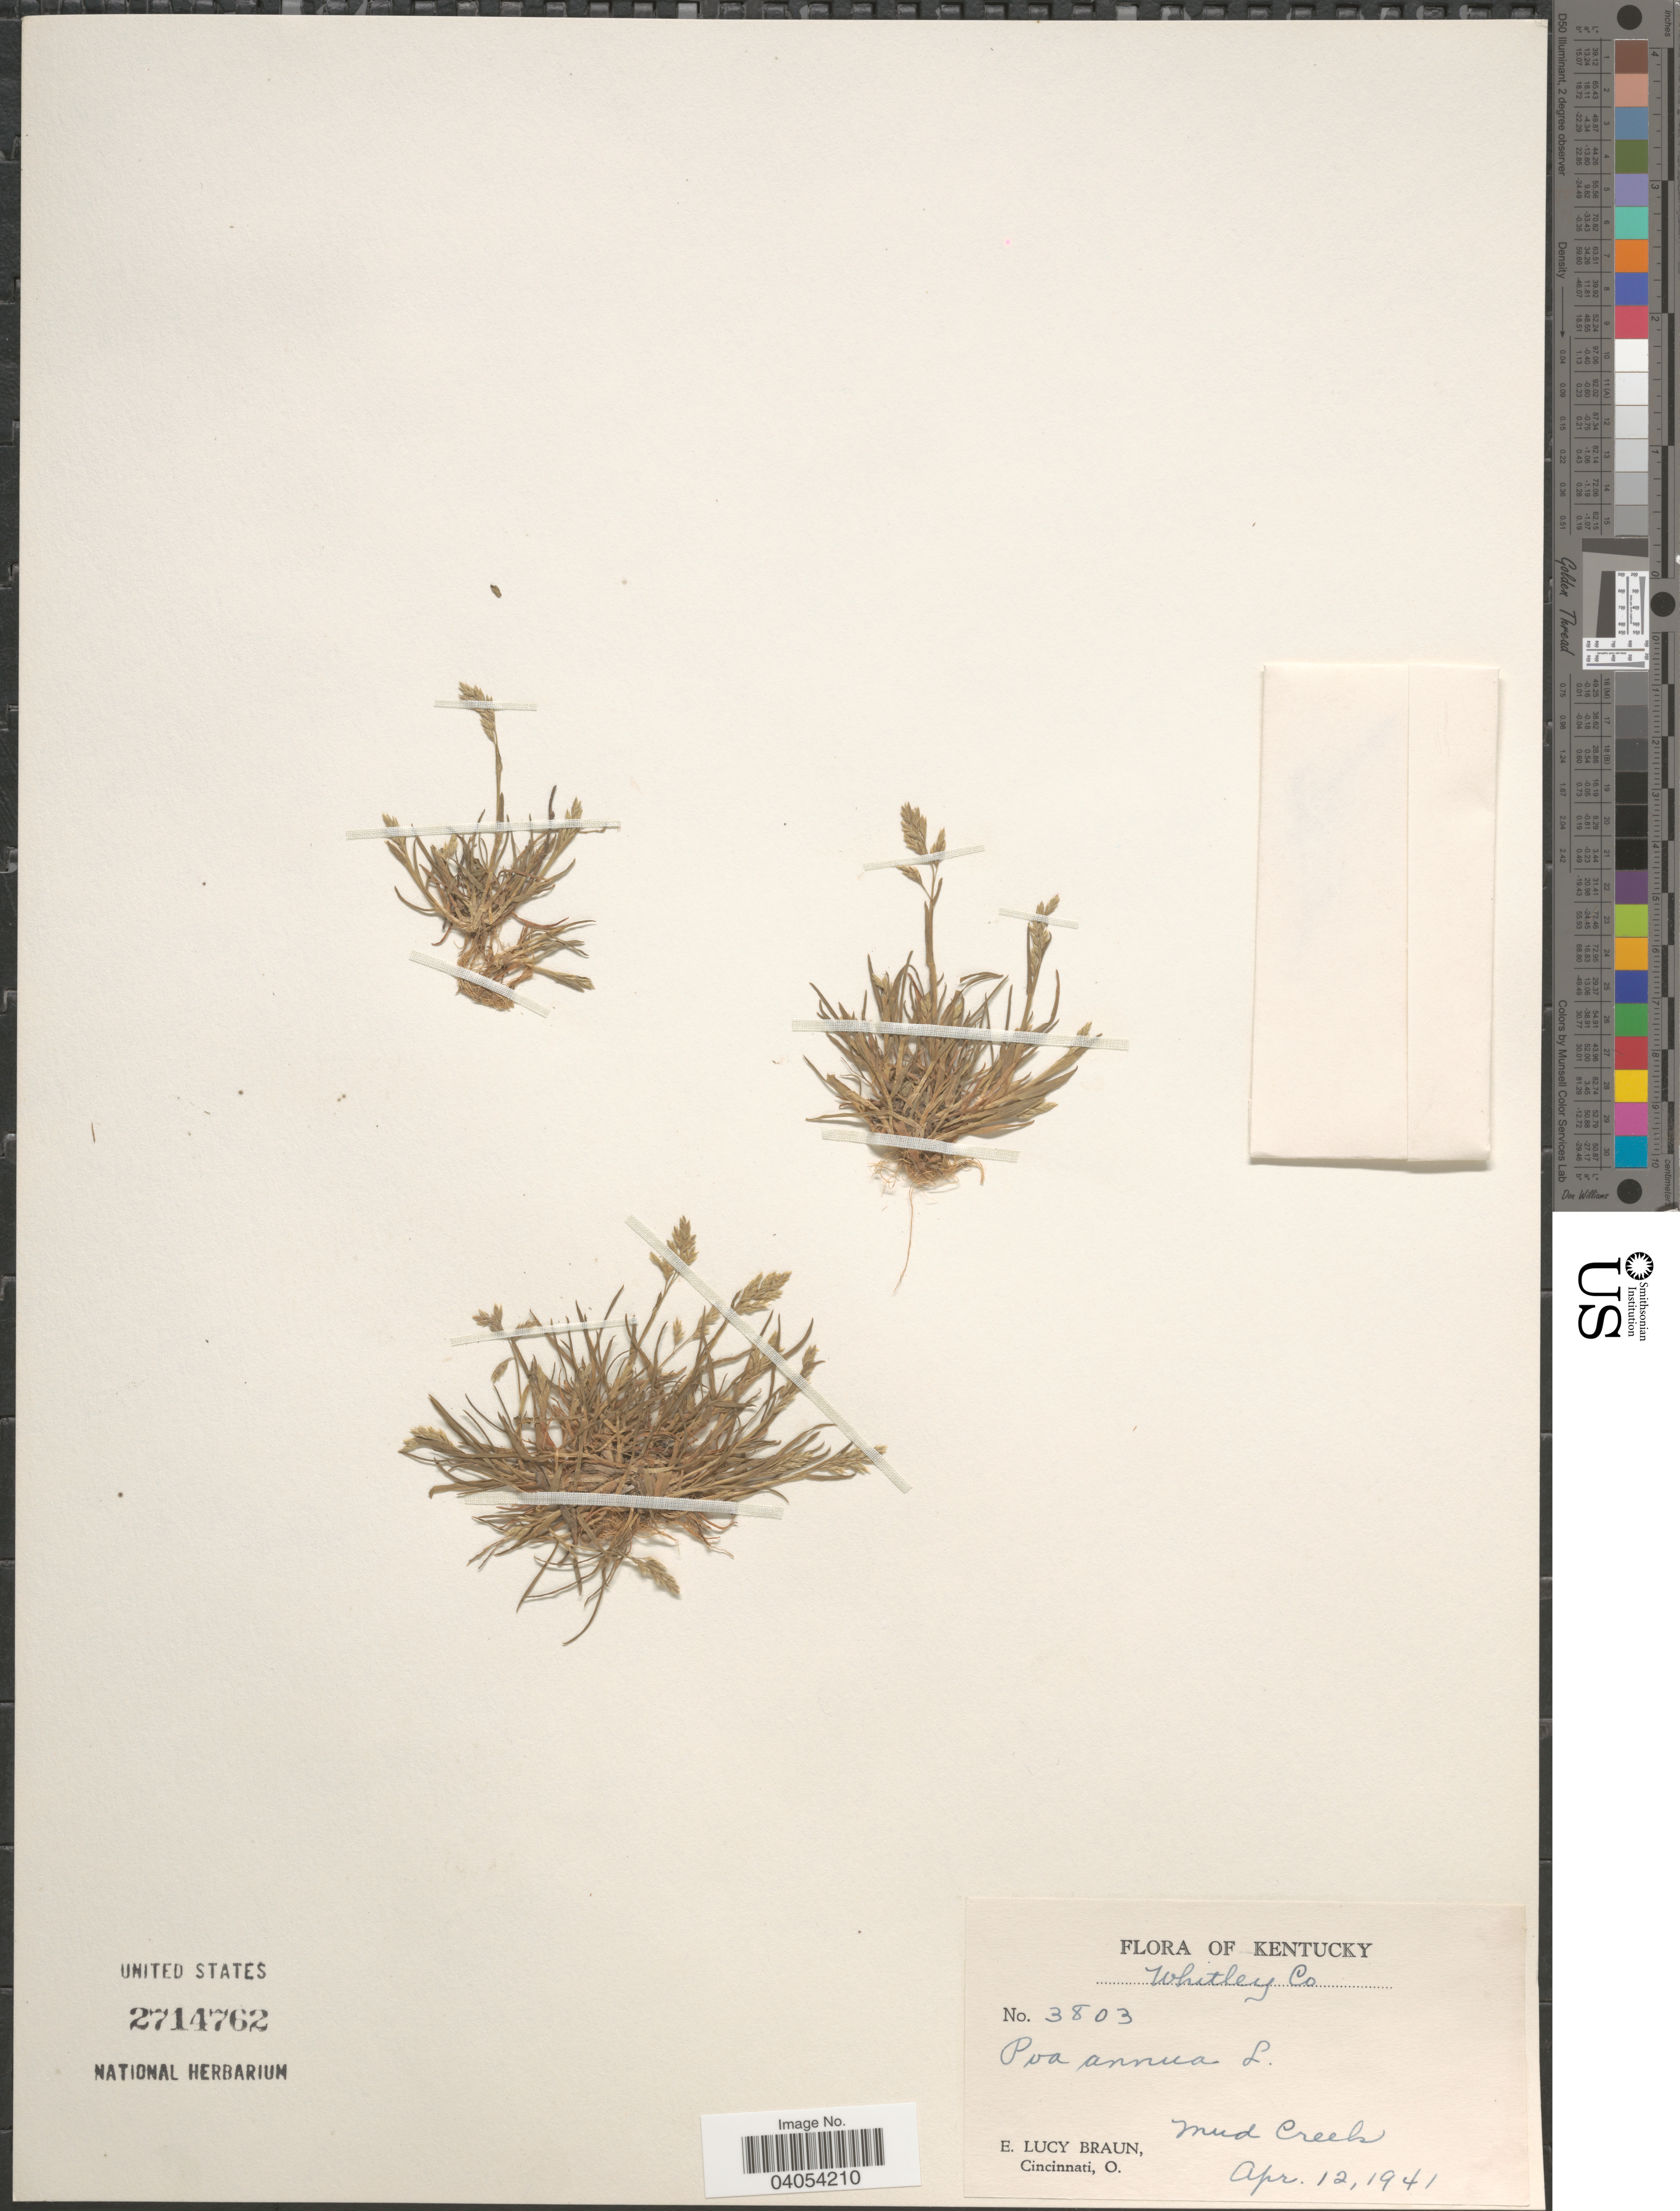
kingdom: Plantae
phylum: Tracheophyta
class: Liliopsida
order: Poales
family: Poaceae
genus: Poa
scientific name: Poa annua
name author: L.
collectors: E. L. Braun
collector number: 3803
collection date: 1941-04-12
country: United States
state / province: Kentucky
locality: Whitley Co. Mud Creek.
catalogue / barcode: US 2714762